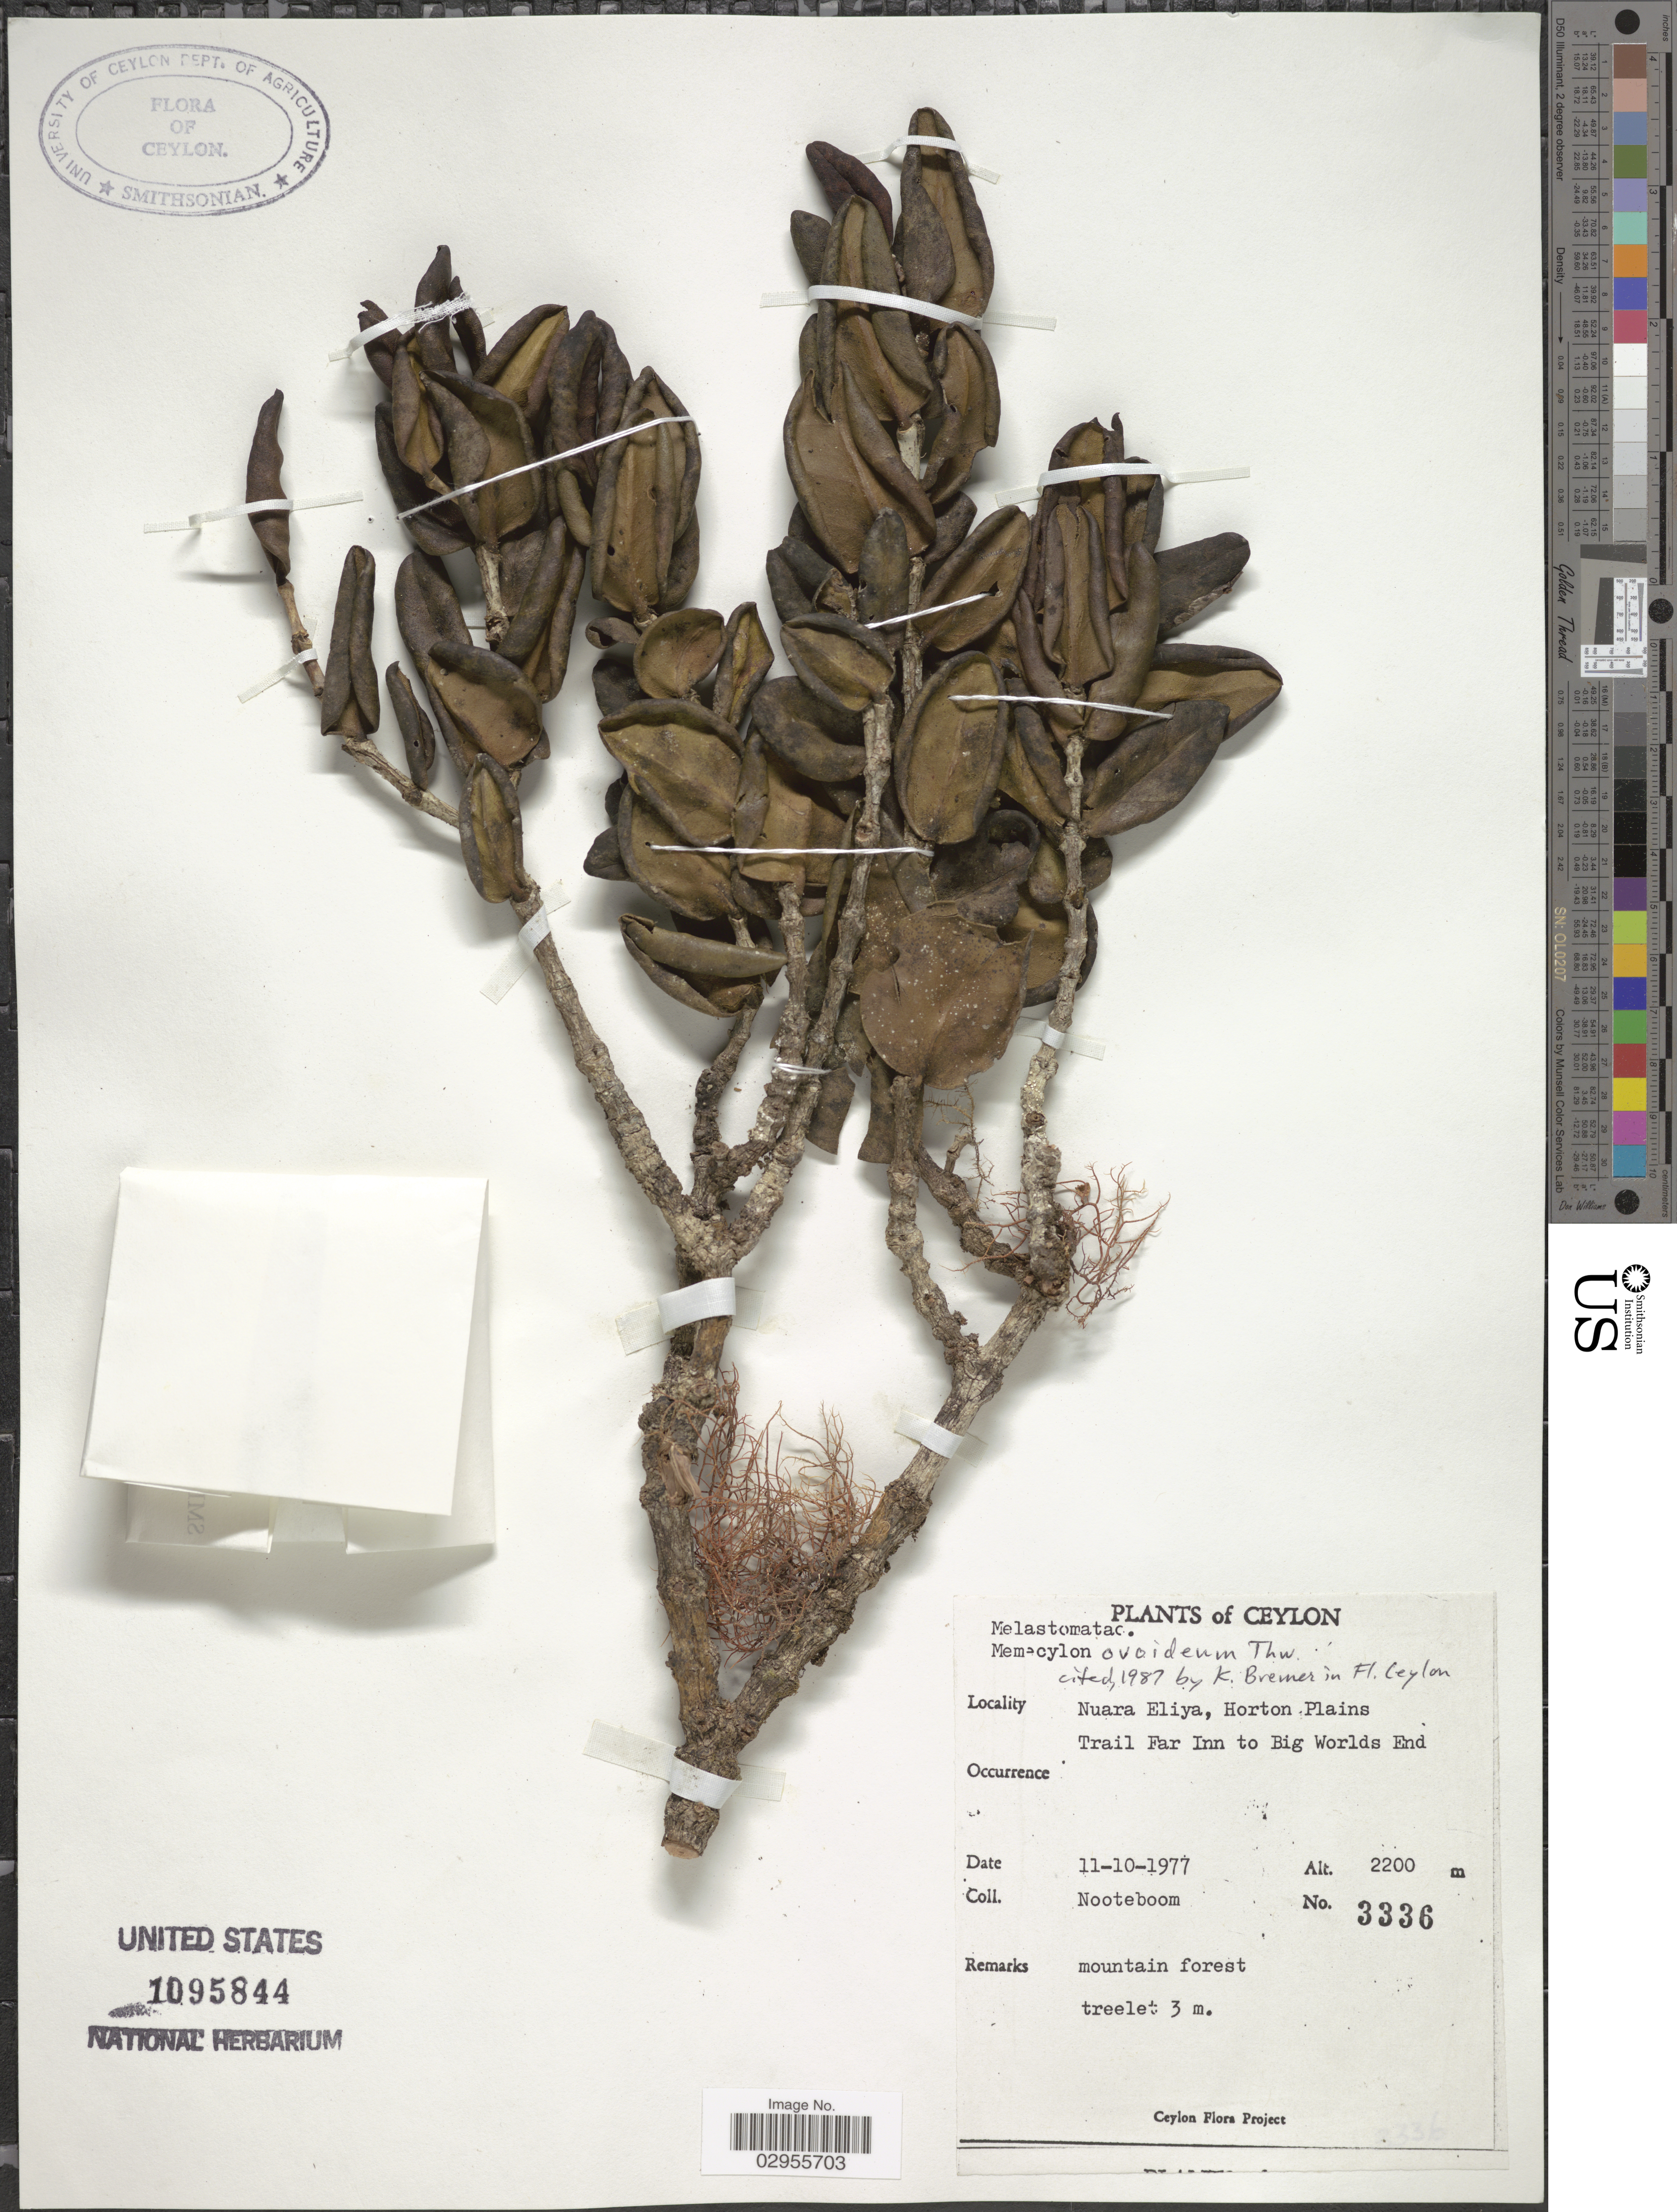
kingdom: Plantae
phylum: Tracheophyta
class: Magnoliopsida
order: Myrtales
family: Melastomataceae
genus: Memecylon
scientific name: Memecylon ovoideum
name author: Thwaites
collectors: Nooteboom, --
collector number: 3336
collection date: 1977-10-11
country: Sri Lanka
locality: Ceylon. Nuara Eliya, Horton Plains, Trail Far Inn to Big Worlds End.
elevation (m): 2200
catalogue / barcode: US 1095844